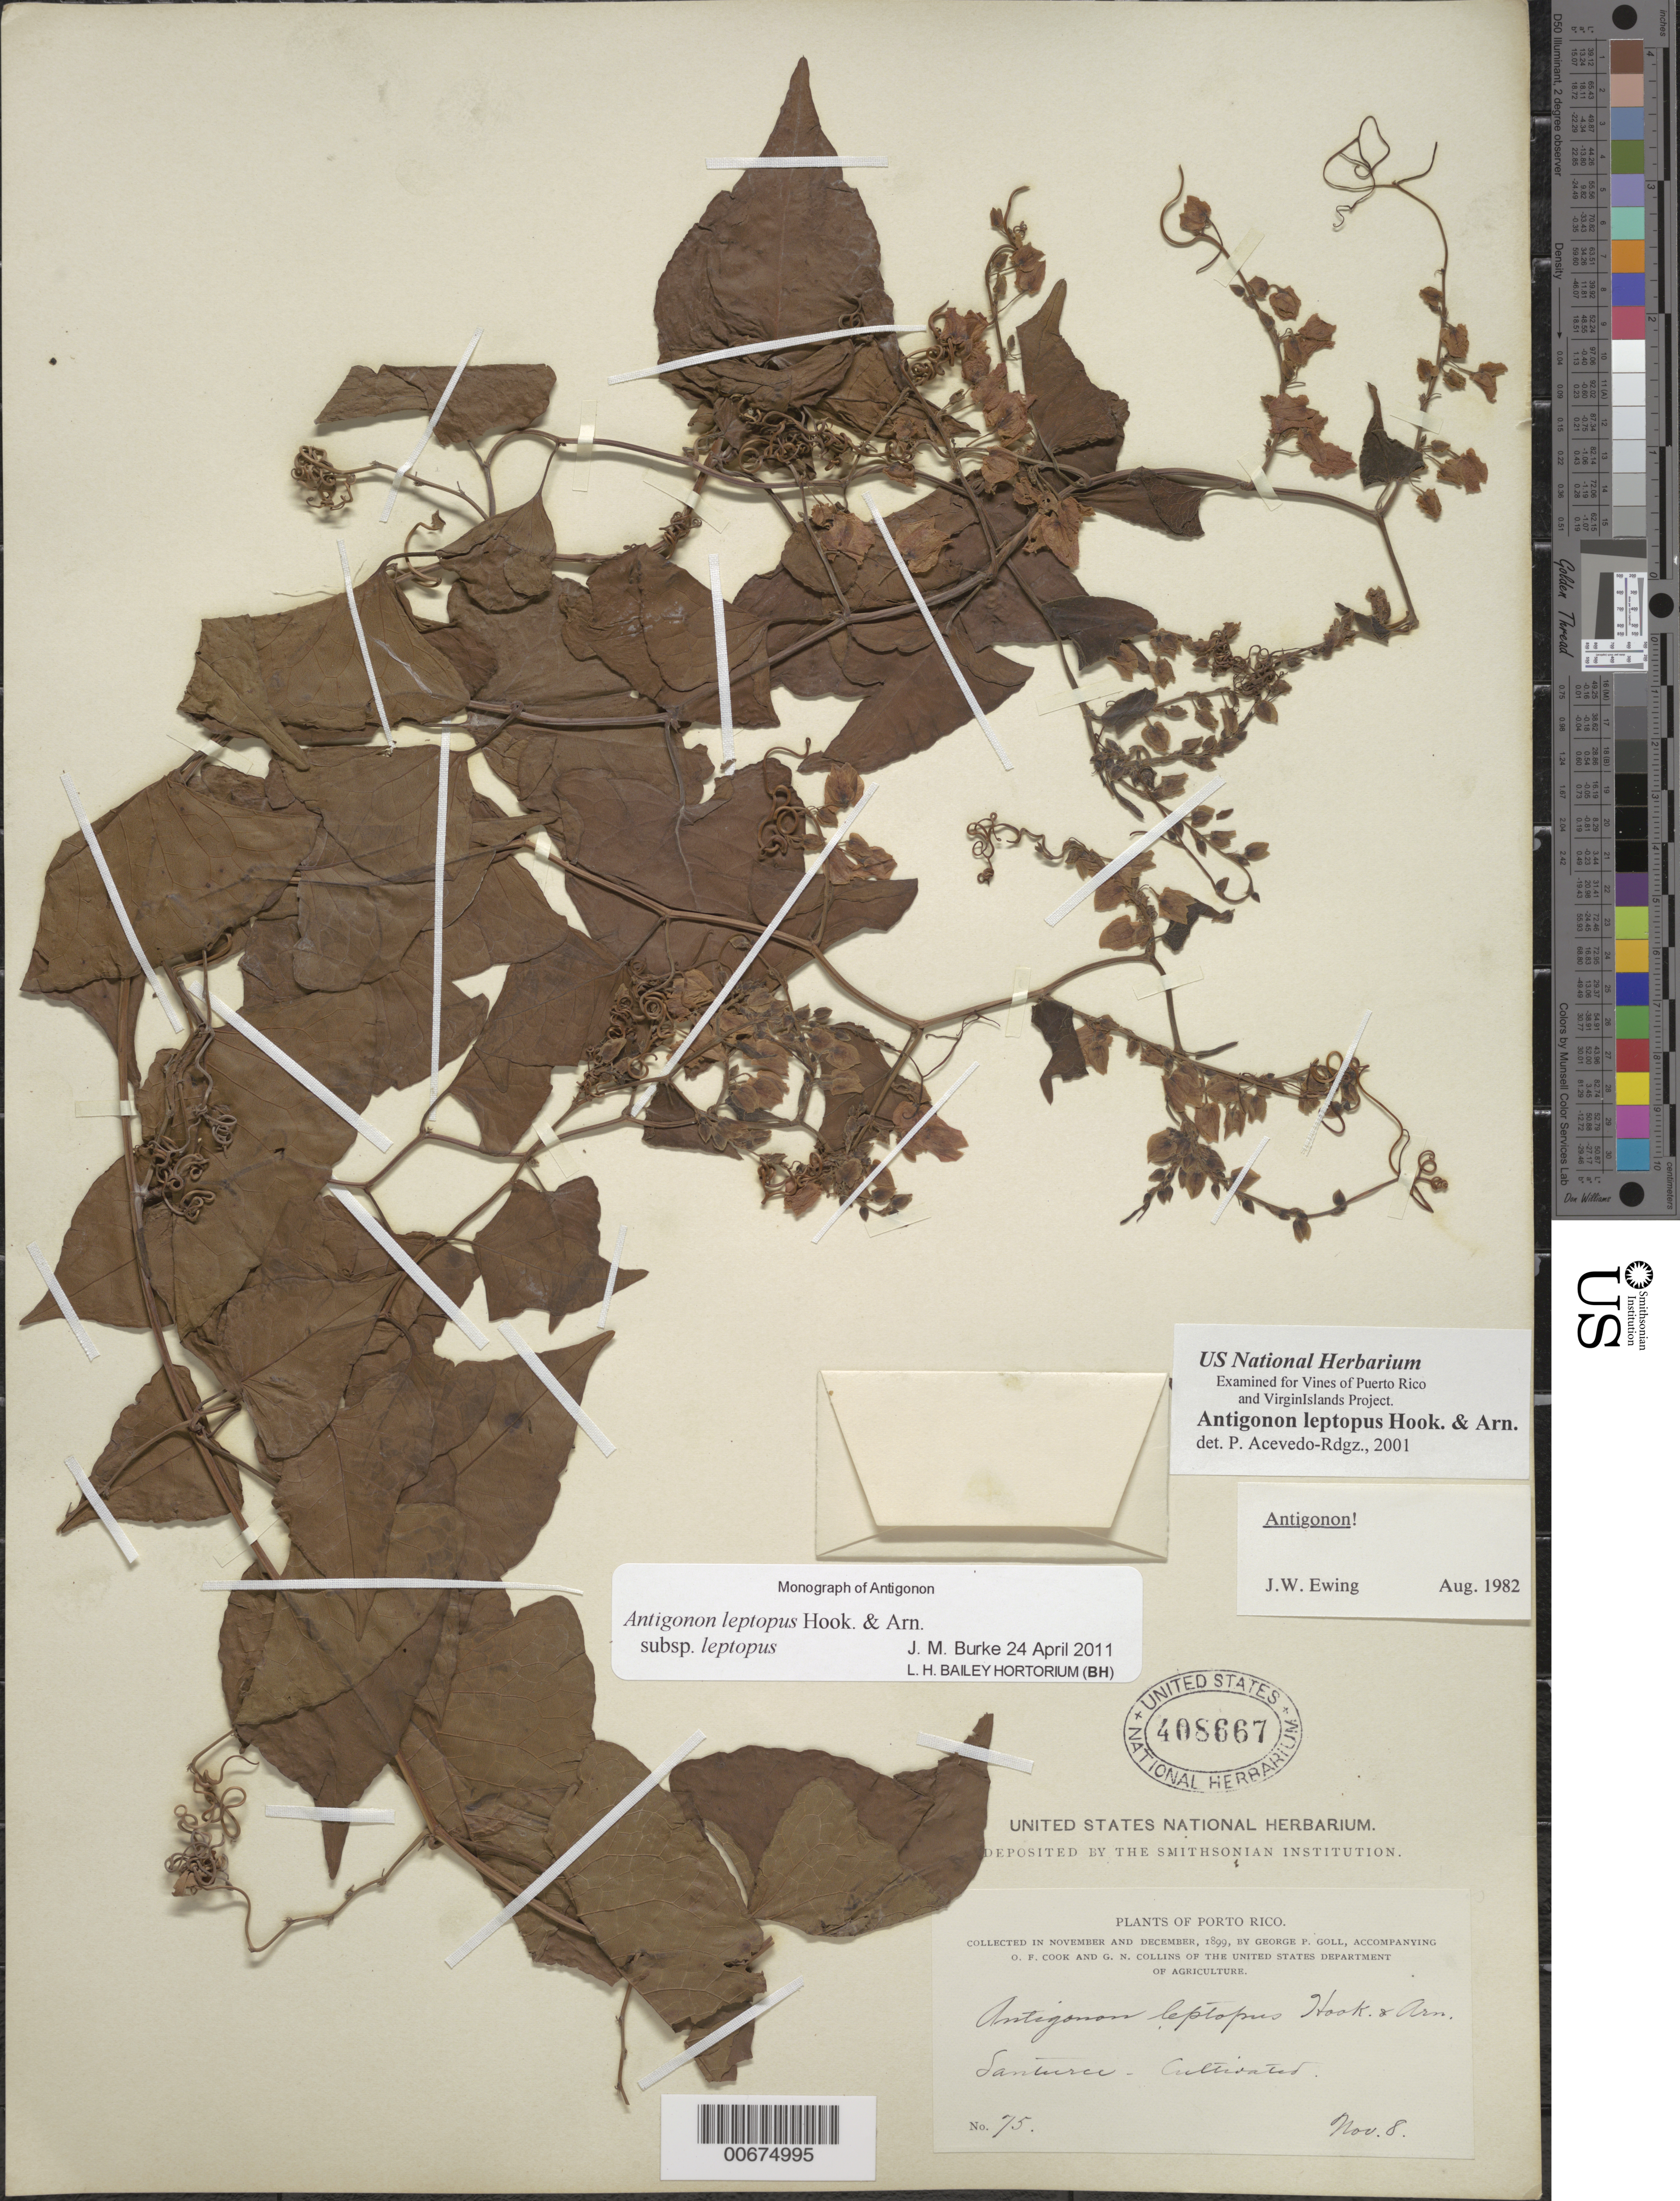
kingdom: Plantae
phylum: Tracheophyta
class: Magnoliopsida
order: Caryophyllales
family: Polygonaceae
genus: Antigonon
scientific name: Antigonon leptopus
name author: Hook. & Arn.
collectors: G. Goll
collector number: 75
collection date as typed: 08 Nov 1899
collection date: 1899-11-08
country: Puerto Rico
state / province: San Juan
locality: Santurce. Cultivated.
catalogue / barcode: US 408667